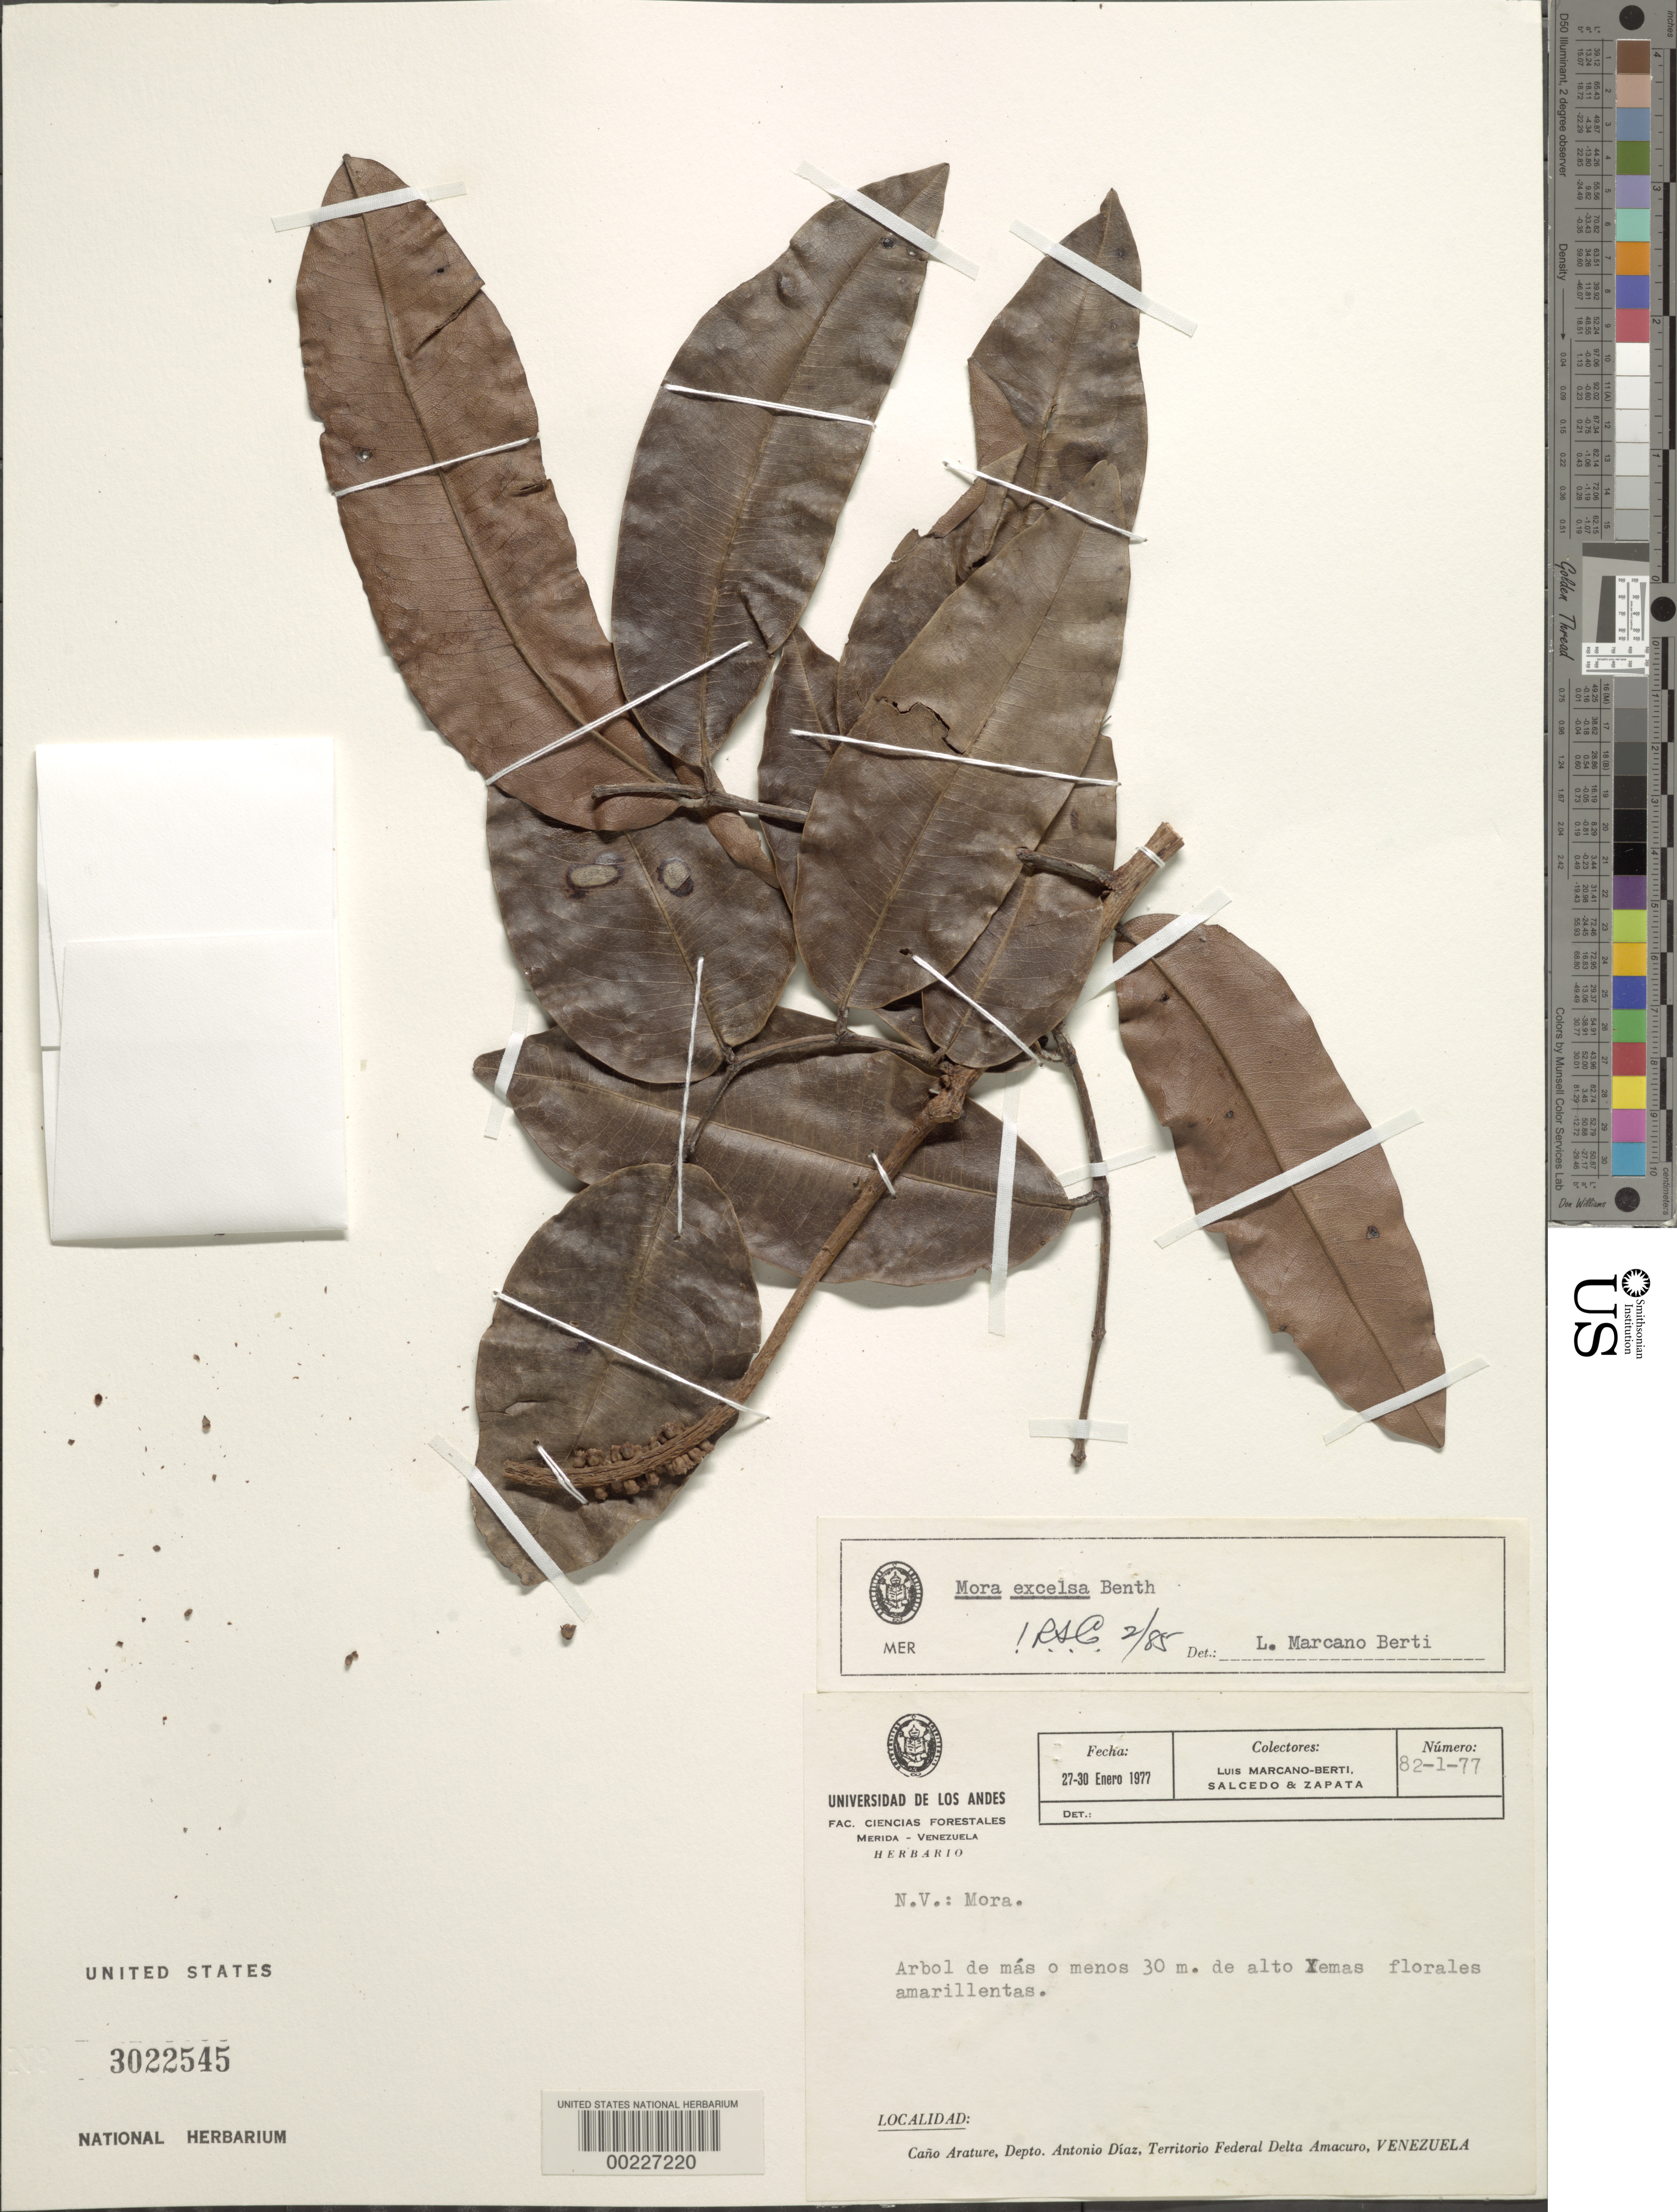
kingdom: Plantae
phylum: Tracheophyta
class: Magnoliopsida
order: Fabales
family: Fabaceae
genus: Mora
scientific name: Mora excelsa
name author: Benth.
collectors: L. Marcano-Berti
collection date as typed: Jan 1977 to 30 Jan 1977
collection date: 1977-01/1977-01-30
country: Venezuela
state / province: Delta Amacuro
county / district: Antonio Diaz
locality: Cano arature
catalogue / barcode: US 3022545